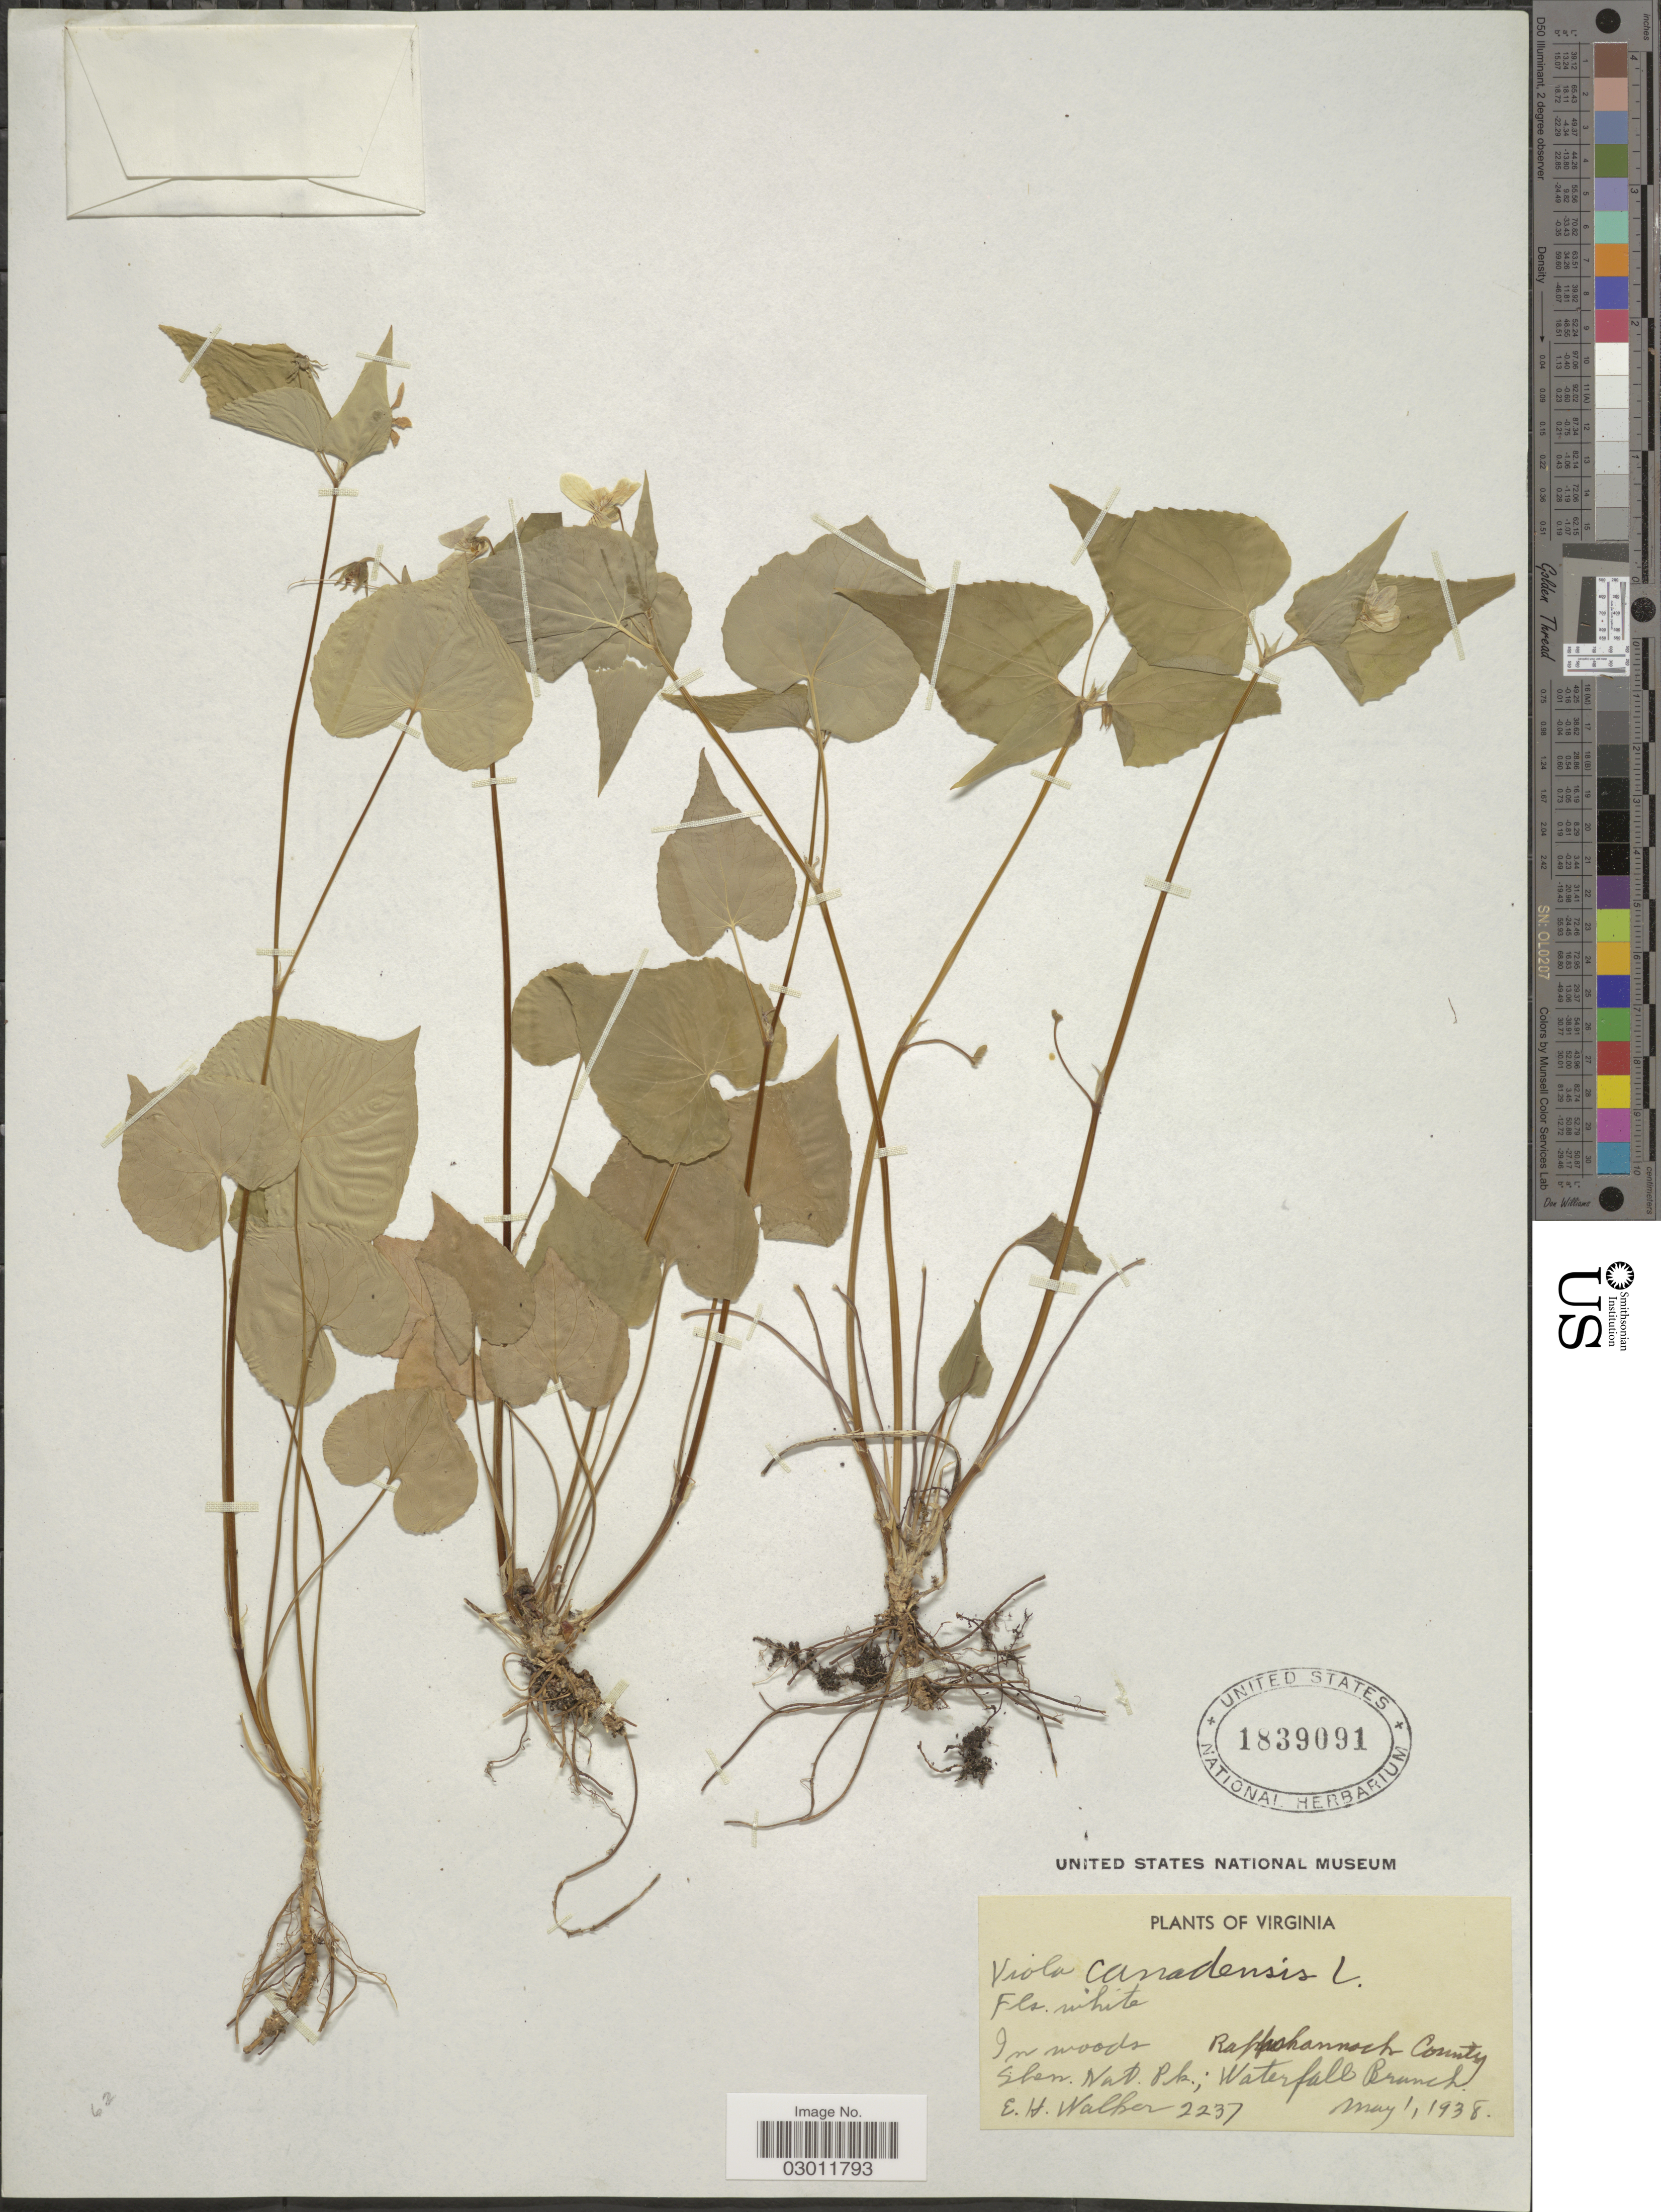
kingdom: Plantae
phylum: Tracheophyta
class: Magnoliopsida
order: Malpighiales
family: Violaceae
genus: Viola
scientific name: Viola canadensis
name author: L.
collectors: E. H. Walker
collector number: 2237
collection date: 1938-05-01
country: United States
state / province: Virginia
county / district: Rappahannock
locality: Shen. Nat. Pk.; Waterfall Branch.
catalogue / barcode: US 1839091